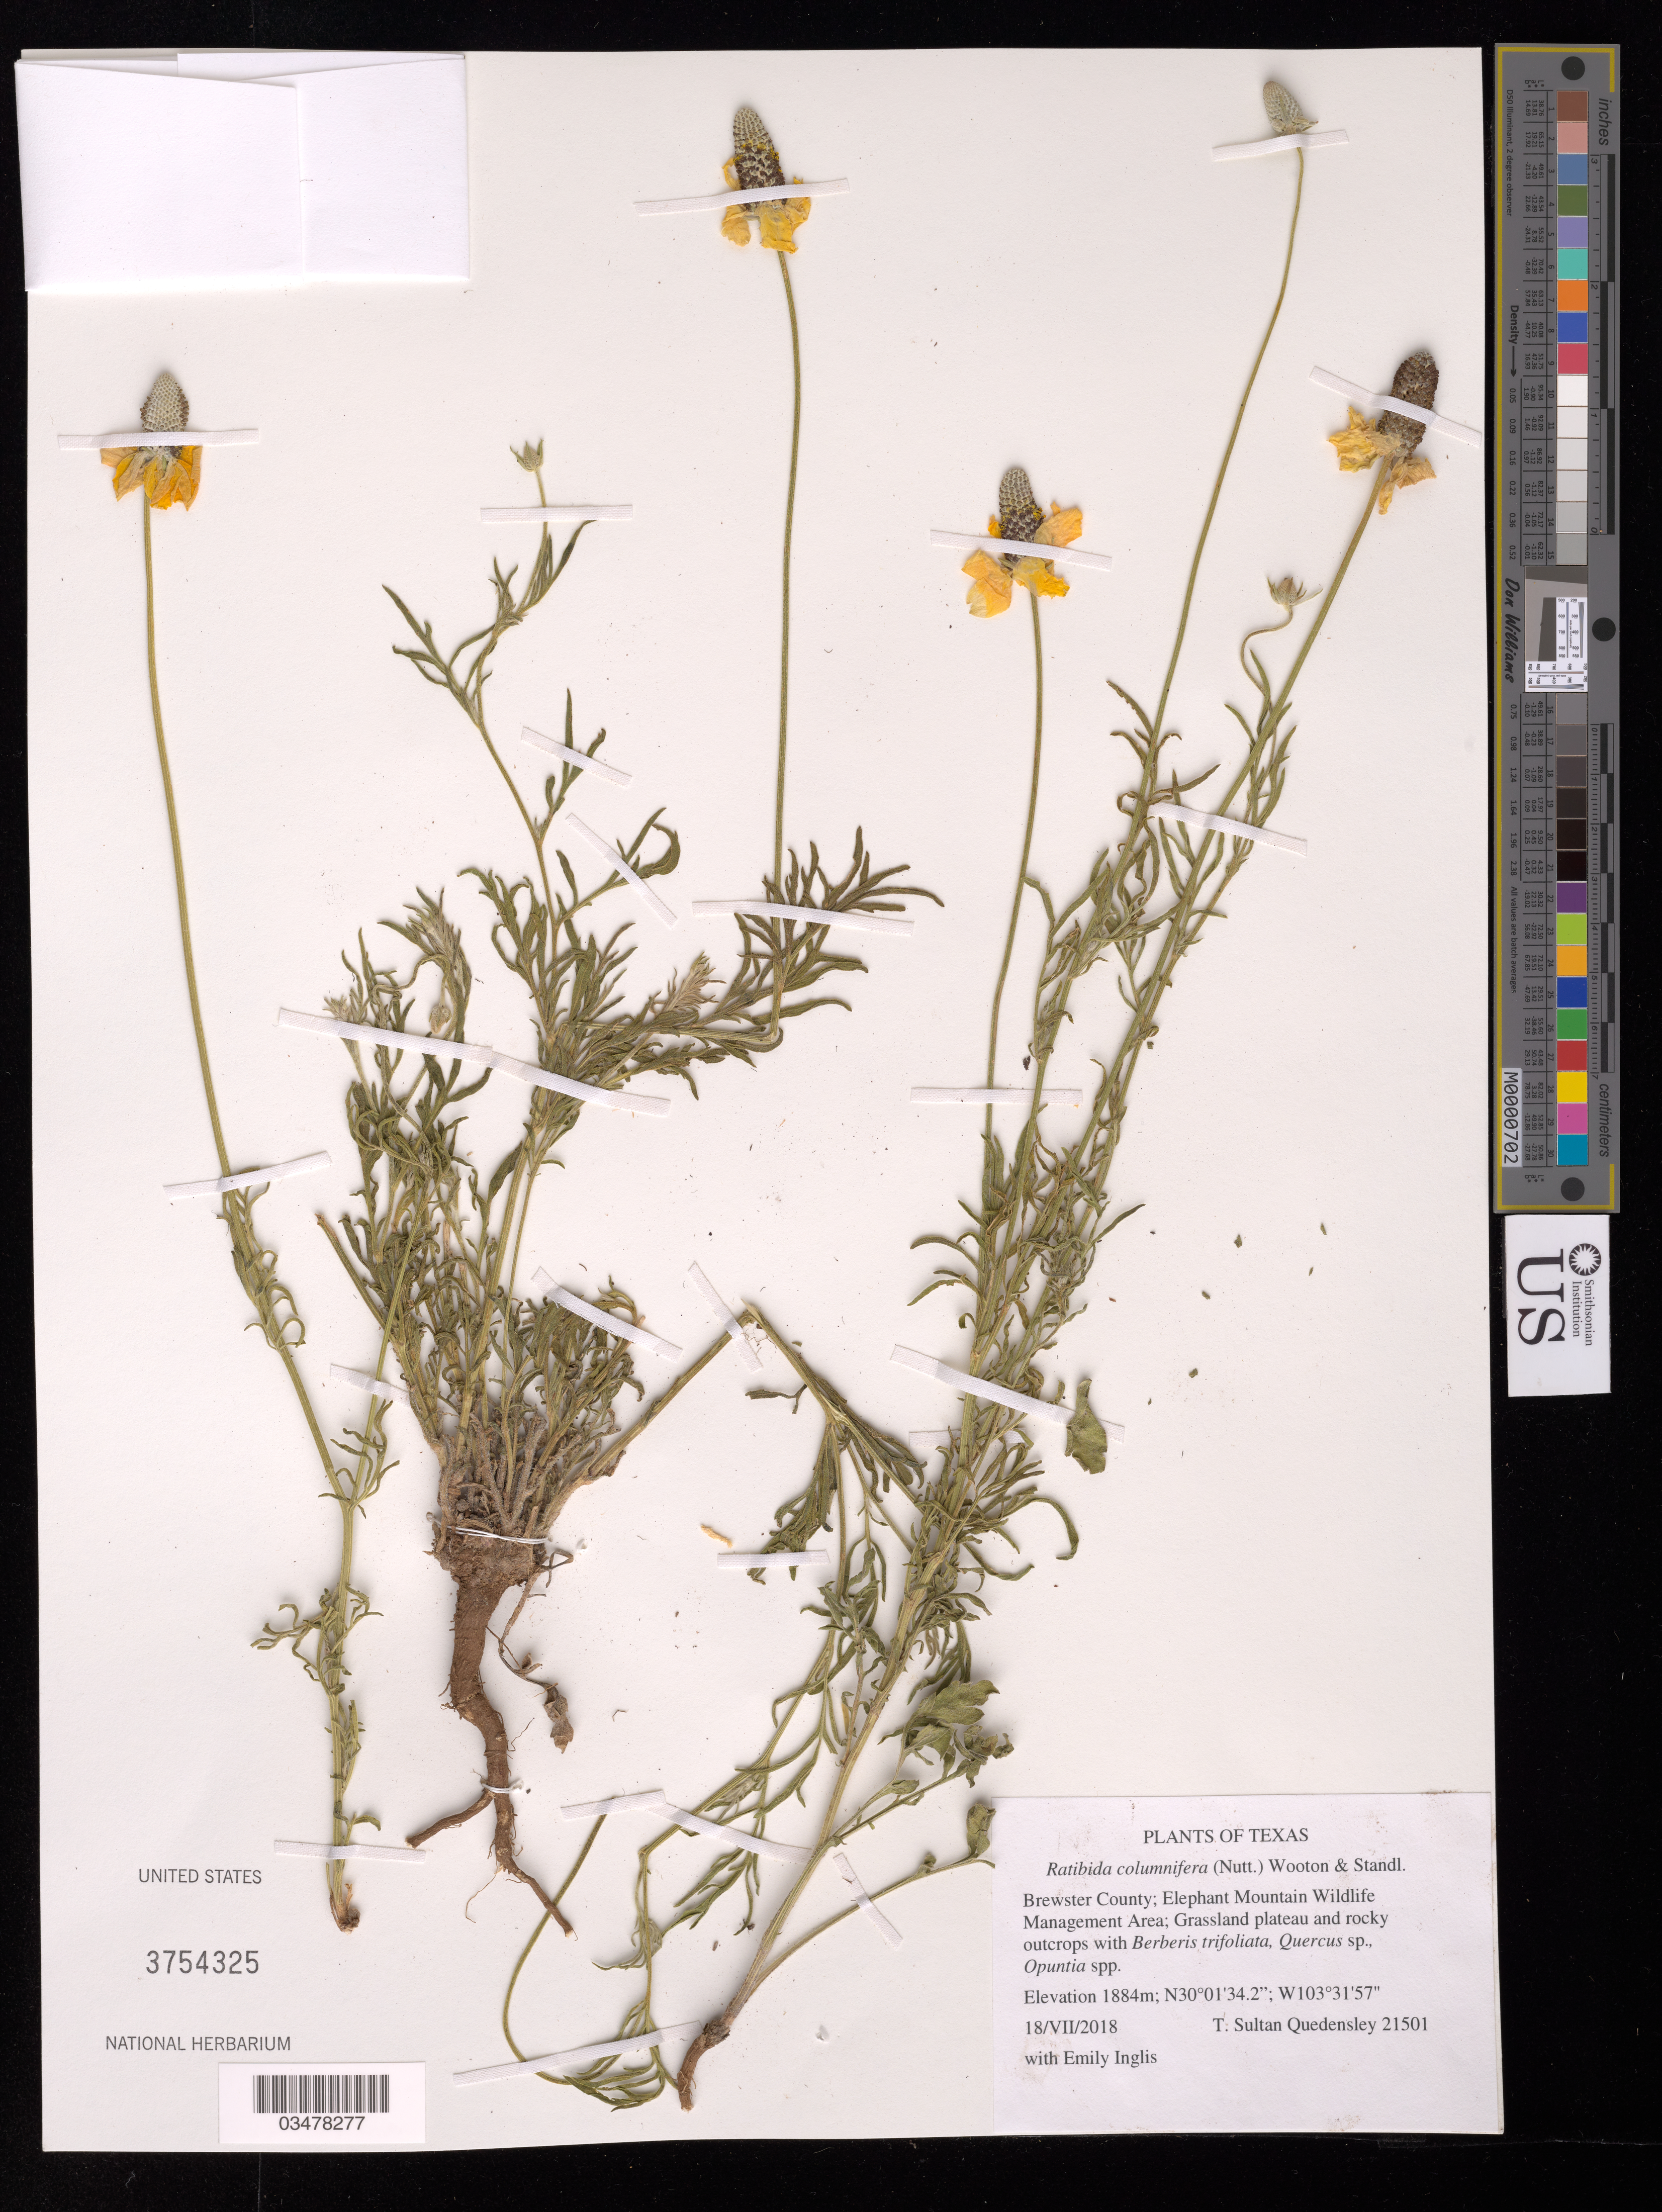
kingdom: Plantae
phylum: Tracheophyta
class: Magnoliopsida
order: Asterales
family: Asteraceae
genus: Ratibida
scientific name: Ratibida columnifera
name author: (Nutt.) Wooton & Standl.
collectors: T. S. Quedensley & E. Inglis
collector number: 21501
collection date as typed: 18 Jul 2018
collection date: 2018-07-18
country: United States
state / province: Texas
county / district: Brewster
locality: Elephant Mountain Wildlife Management Area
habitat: Grassland plateau and rocky outcrops. With Berberis trifoliata, Quercus sp., Opuntia sp.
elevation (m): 1884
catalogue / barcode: US 3754325